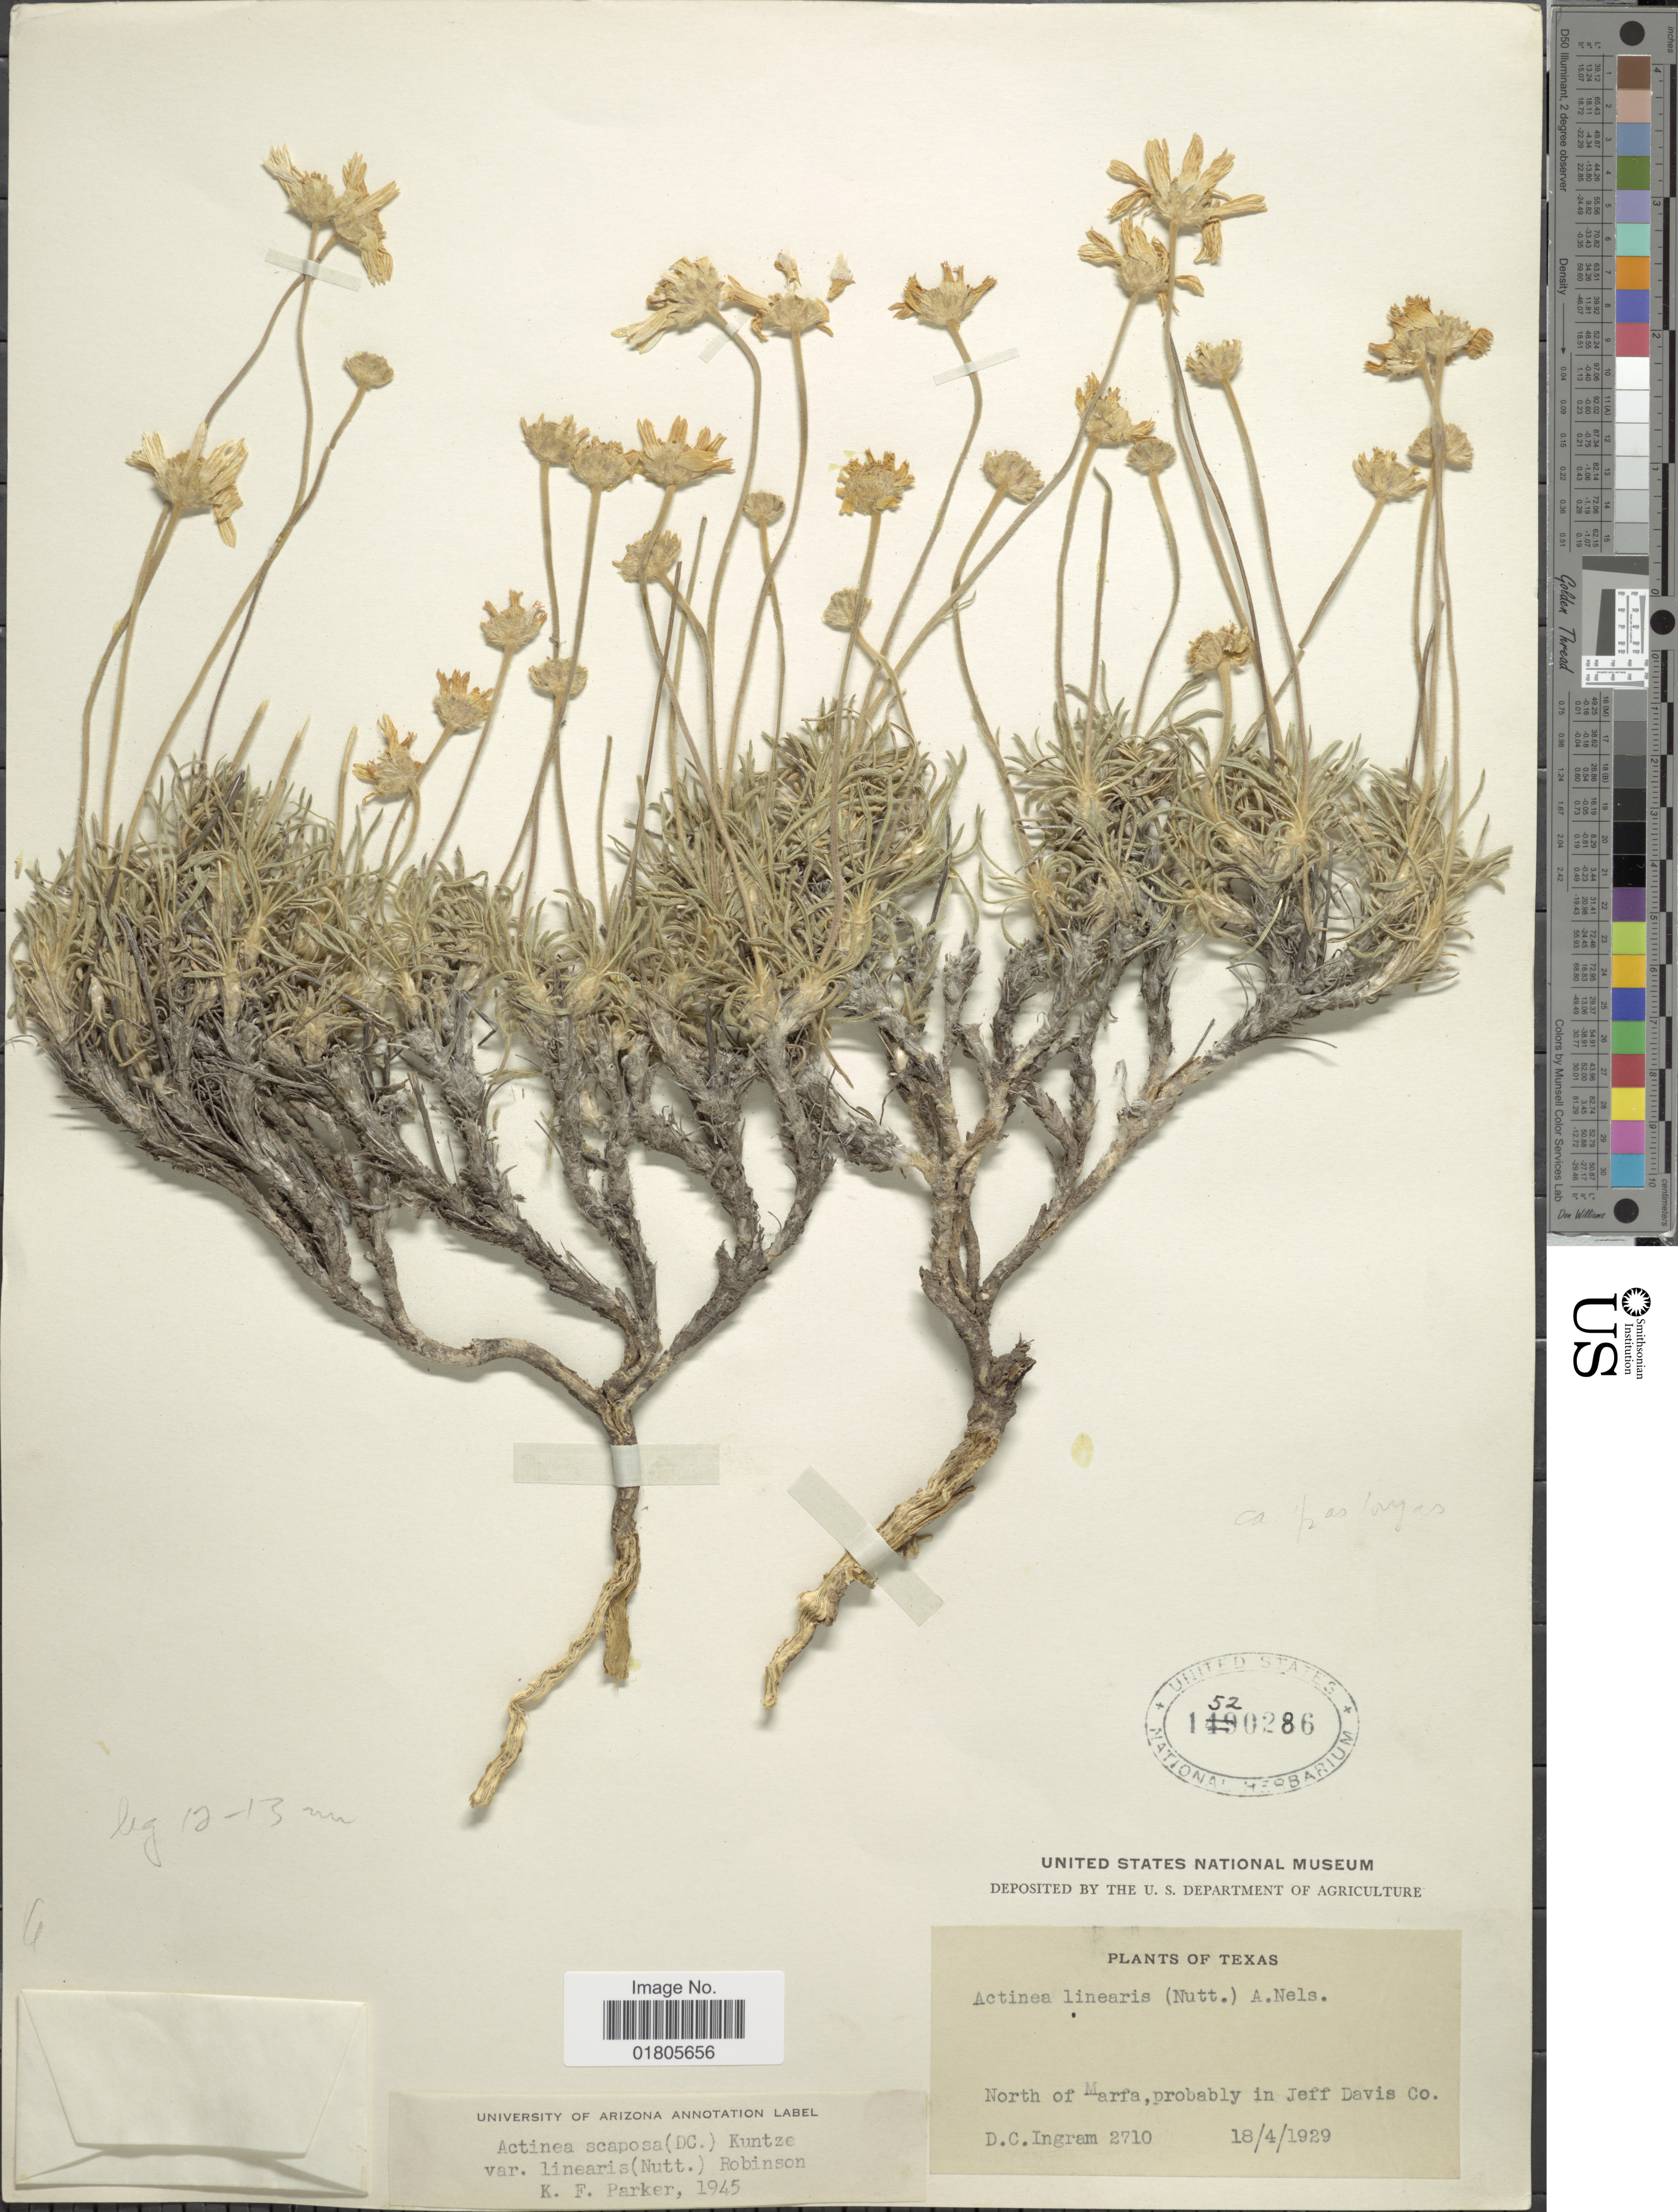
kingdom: Plantae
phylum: Tracheophyta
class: Magnoliopsida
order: Asterales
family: Asteraceae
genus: Actinea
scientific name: Actinea scaposa var. linearis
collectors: D. C. Ingram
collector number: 2710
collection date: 1929-04-18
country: United States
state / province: Texas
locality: North of Marfa, probably in Jeff Davis Co.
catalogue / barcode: US 1520286